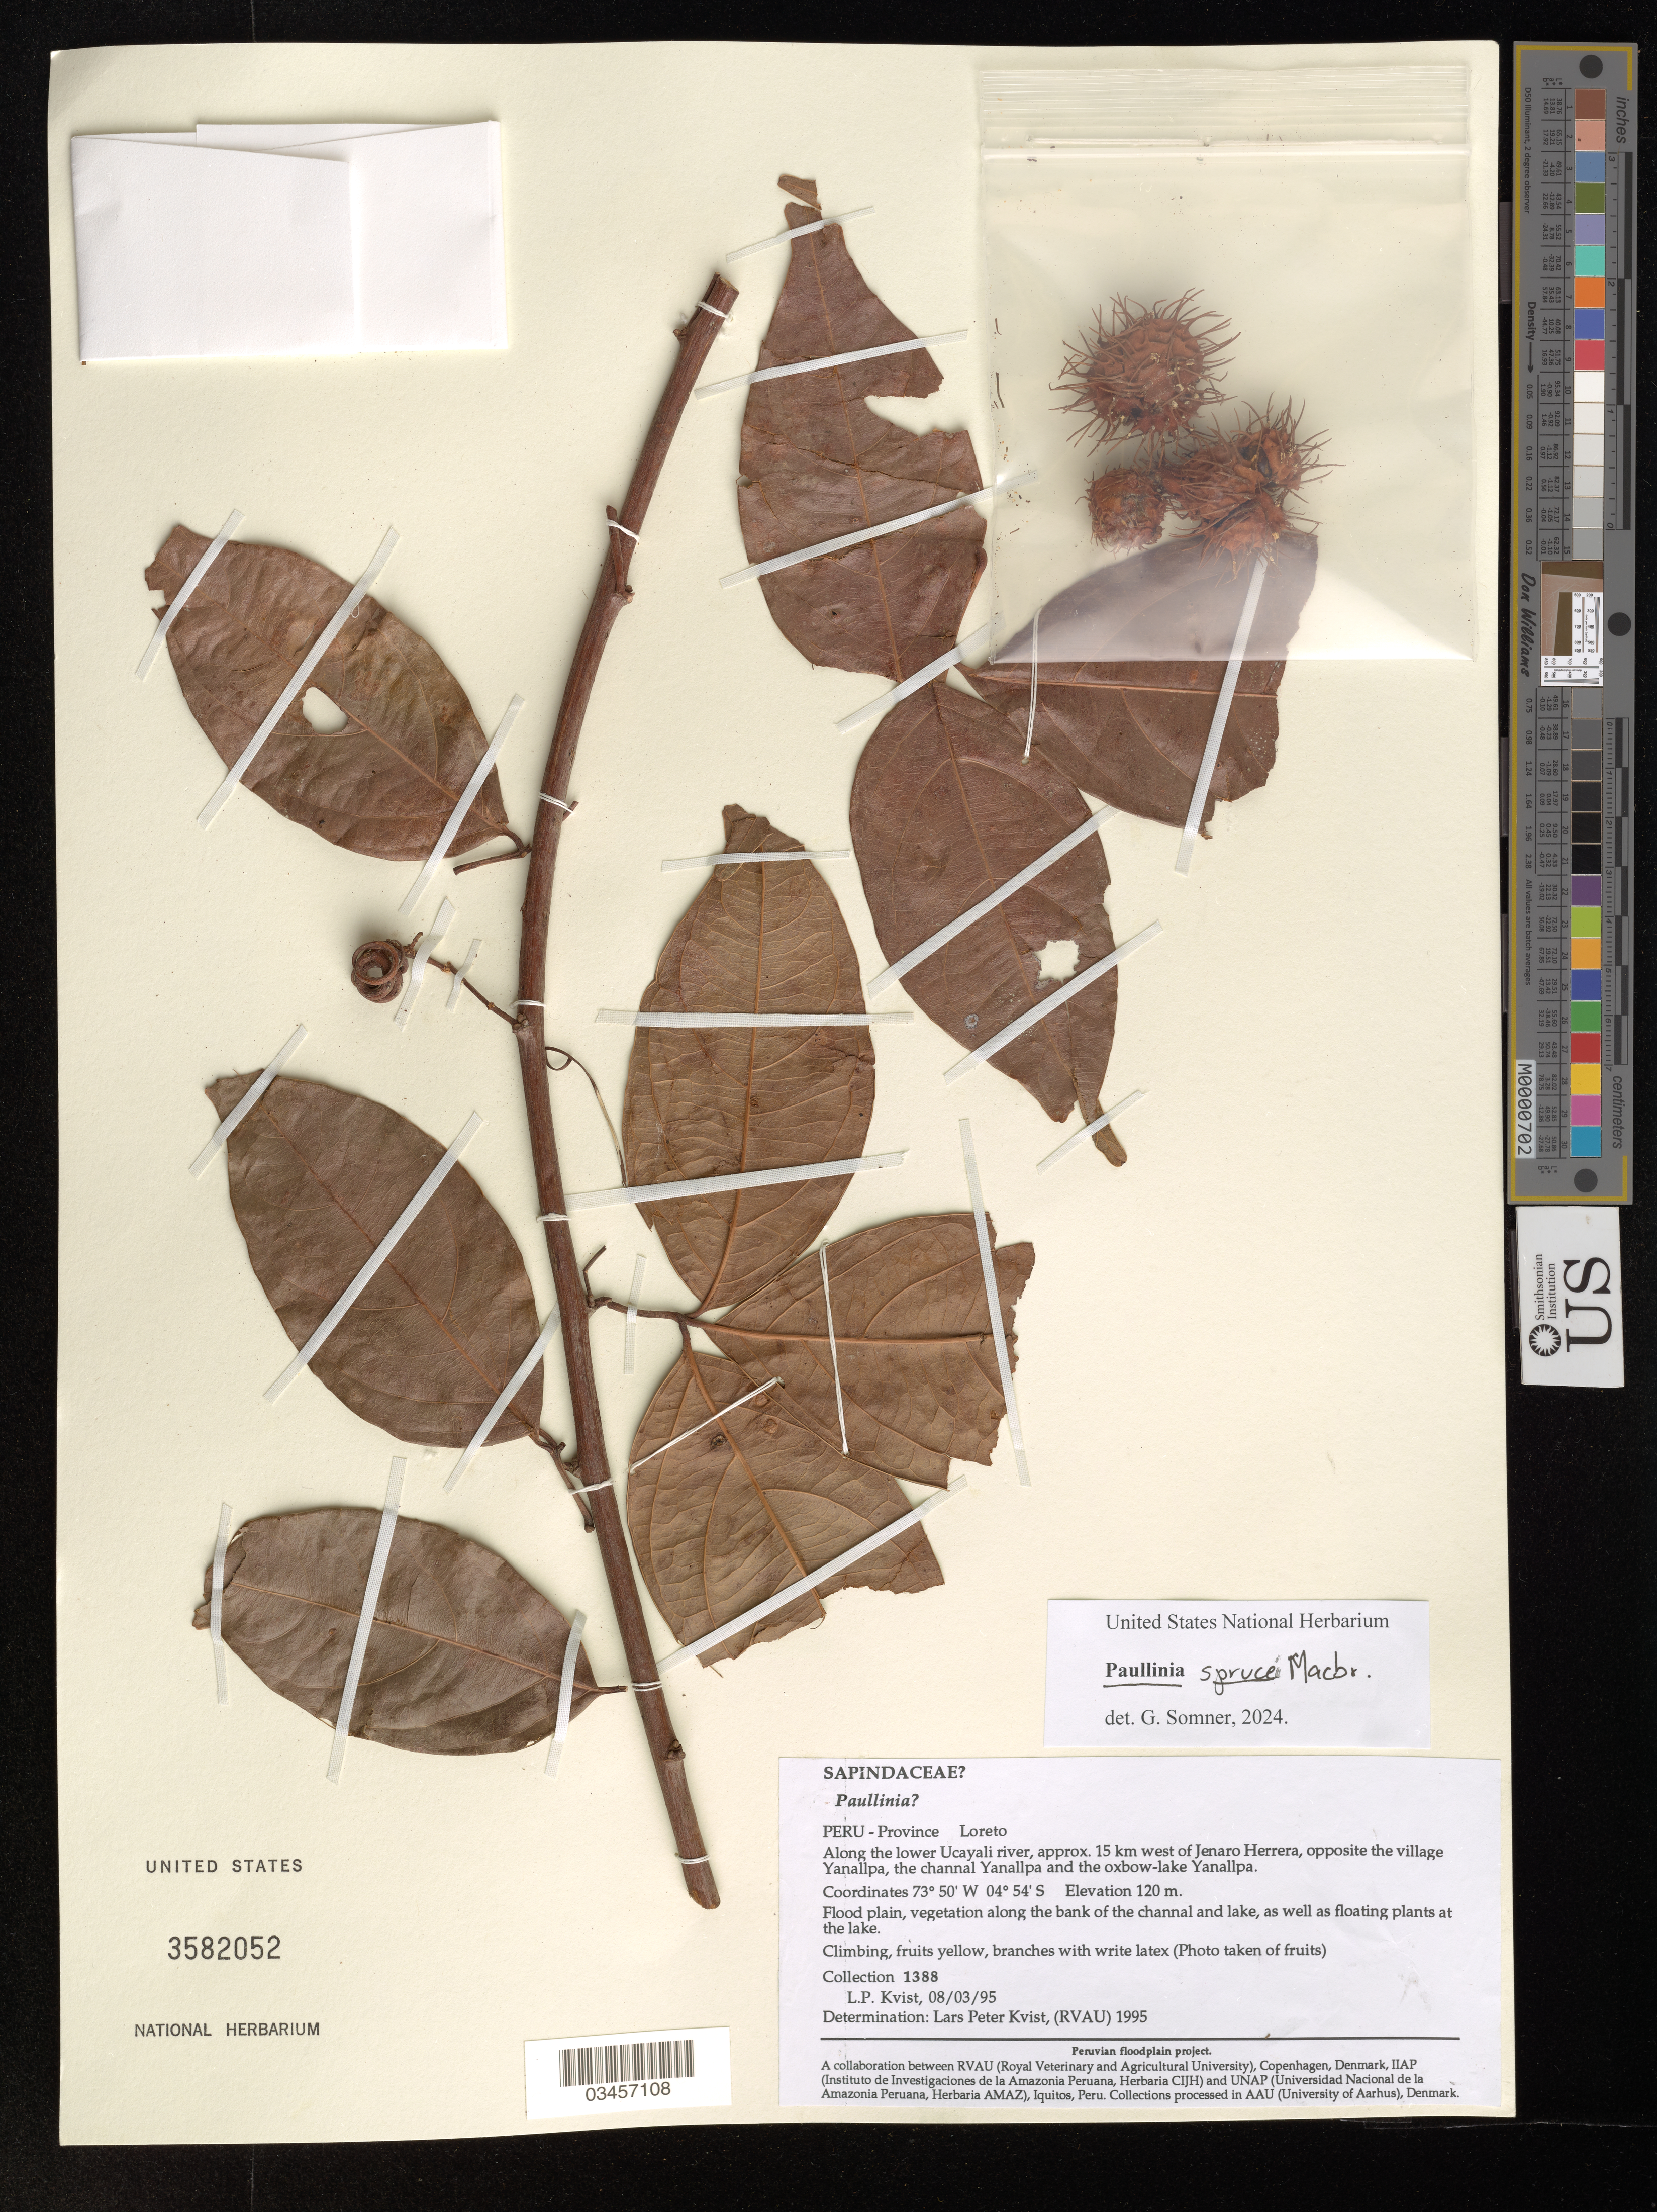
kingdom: Plantae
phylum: Tracheophyta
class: Magnoliopsida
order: Sapindales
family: Sapindaceae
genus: Paullinia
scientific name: Paullinia sprucei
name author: J.F. Macbr.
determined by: Somner, G. V.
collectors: L. P. Kvist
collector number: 1388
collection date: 1995-08-03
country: Peru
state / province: Loreto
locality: Along the lower Ucayali River, approx. 15 km west of Jenaro Herrera, opposite the village Yanallpa, the channal Yanallpa and the oxbow-lake Yanallpa.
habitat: Flood plain, vegetation along the bank of the channal and lake, as well as floating plants at the lake.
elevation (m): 120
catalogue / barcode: US 3582052